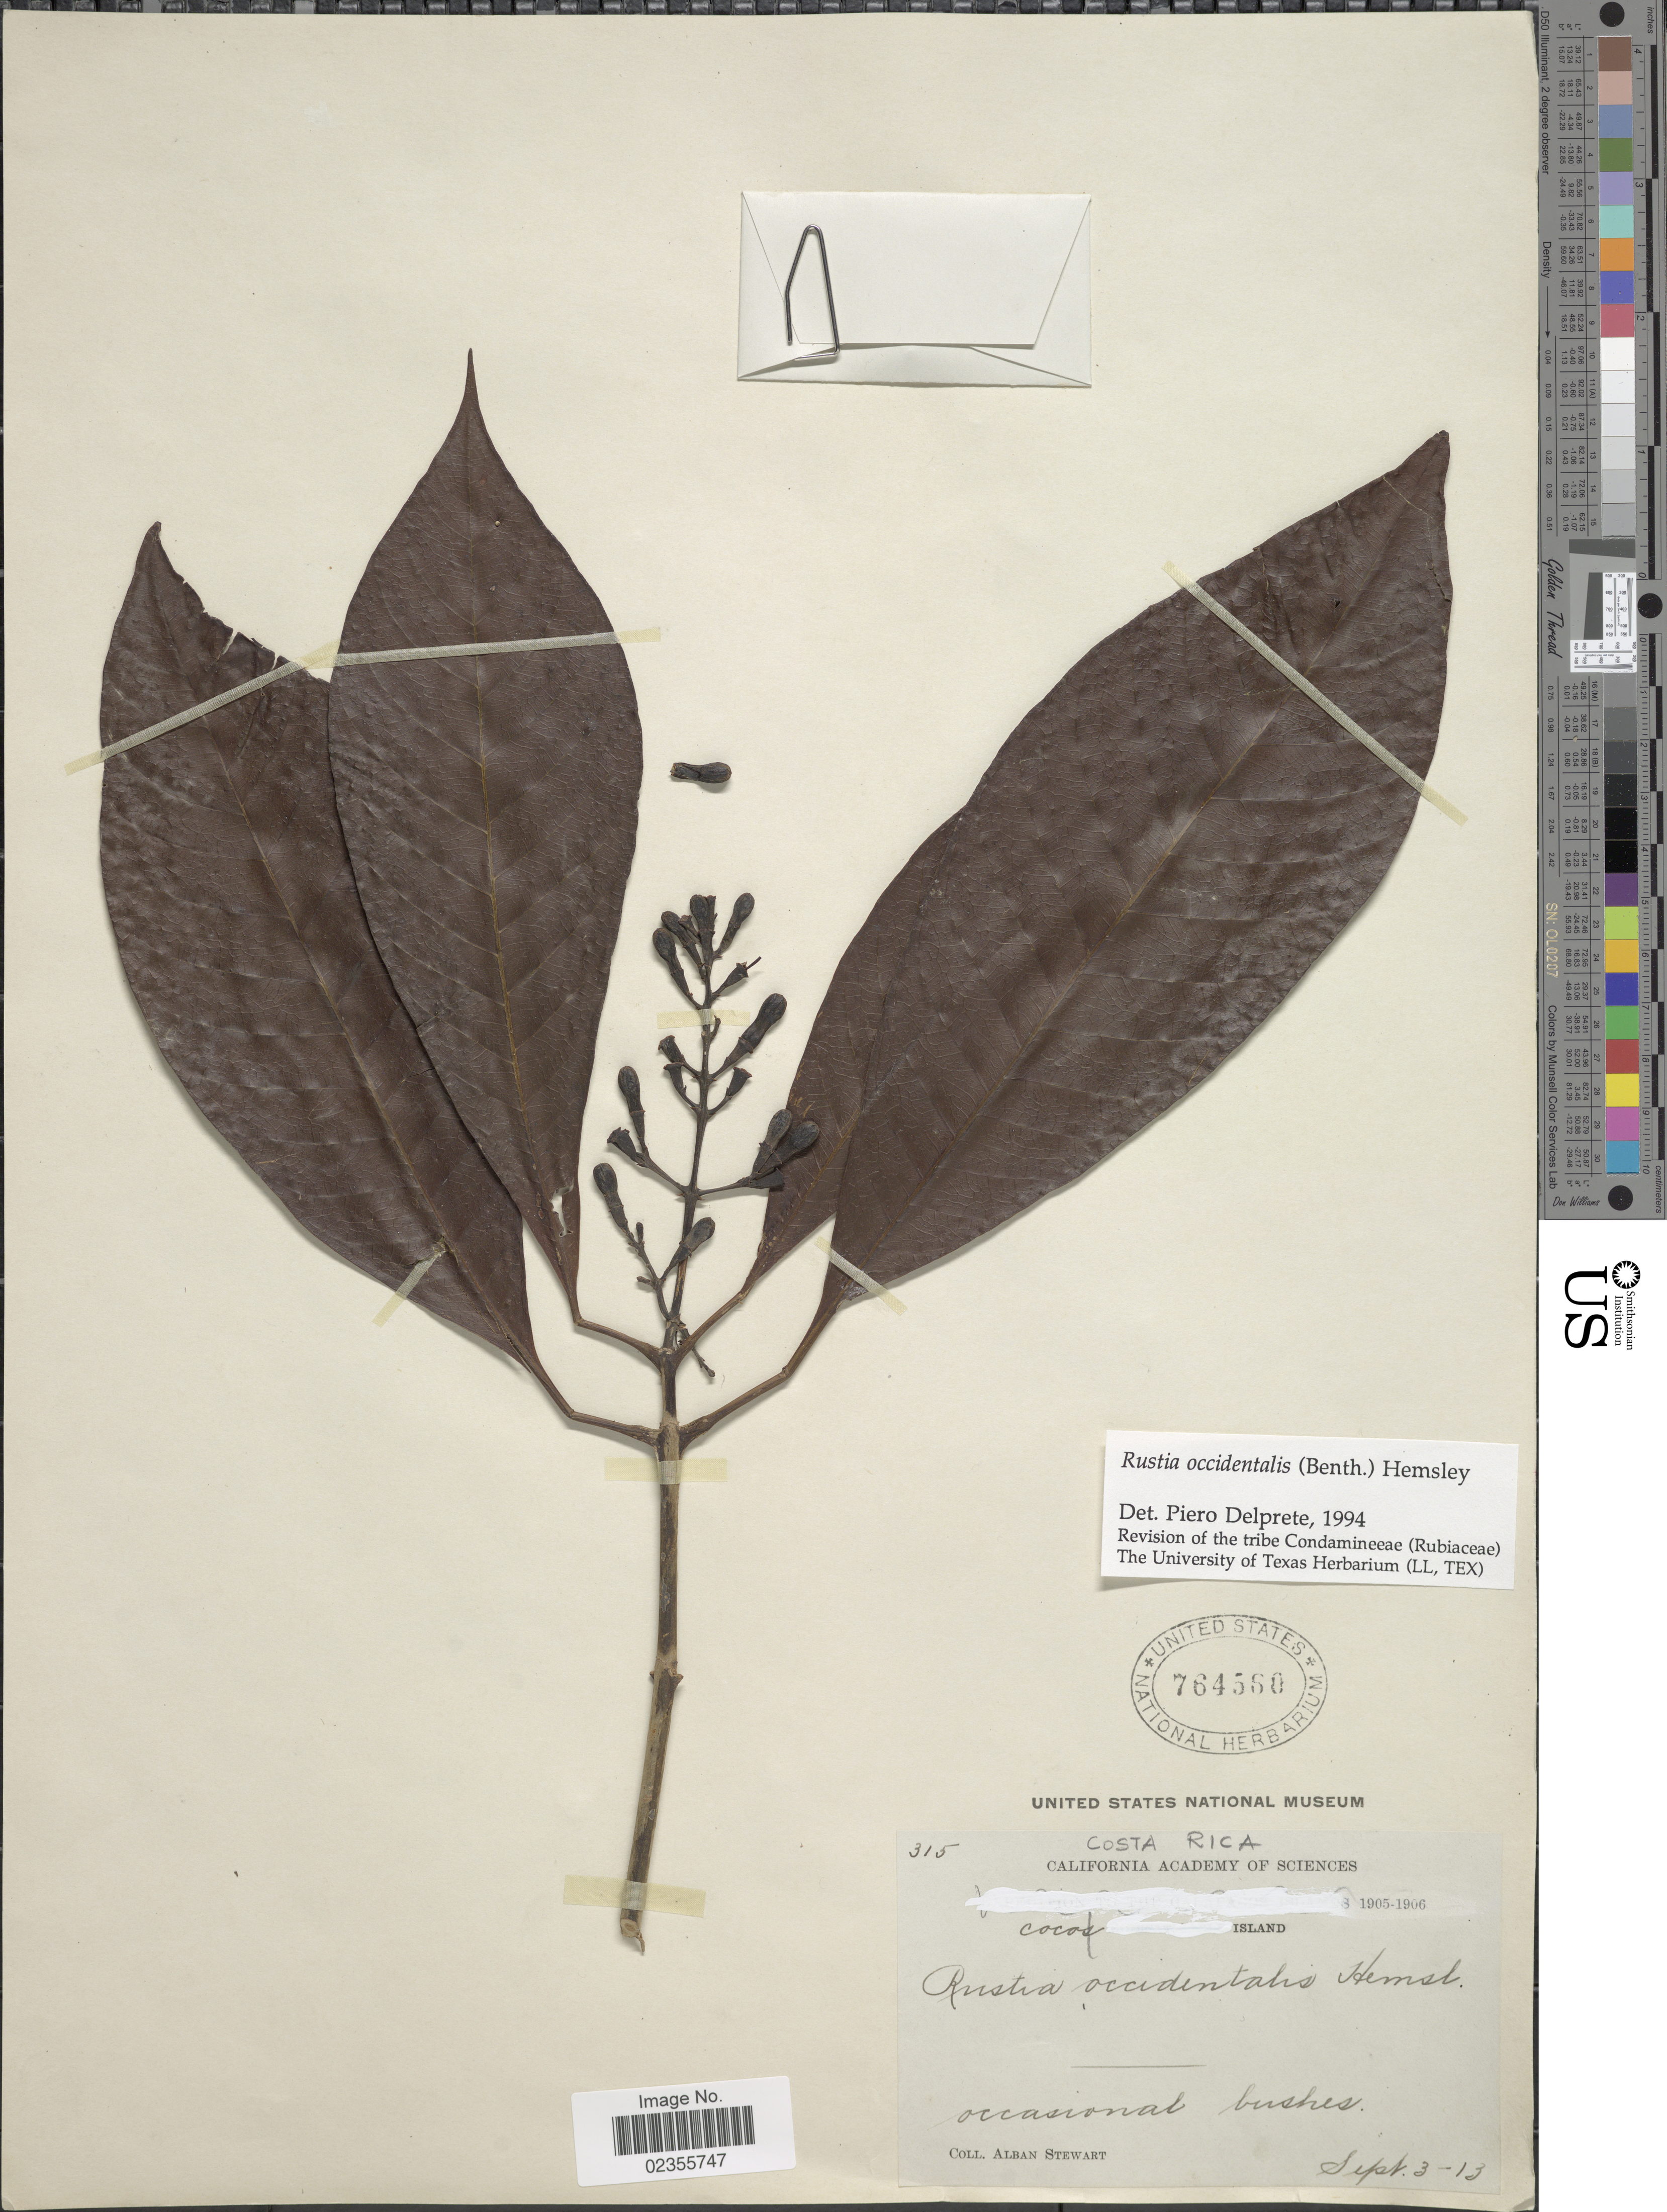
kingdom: Plantae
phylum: Tracheophyta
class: Magnoliopsida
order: Gentianales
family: Rubiaceae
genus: Rustia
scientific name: Rustia occidentalis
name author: (Benth.) Hemsl.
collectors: A. Stewart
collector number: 315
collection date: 1905-09-03/1906-09-13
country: Costa Rica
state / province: Puntarenas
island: Cocos Island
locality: Coco Island.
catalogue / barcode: US 764560